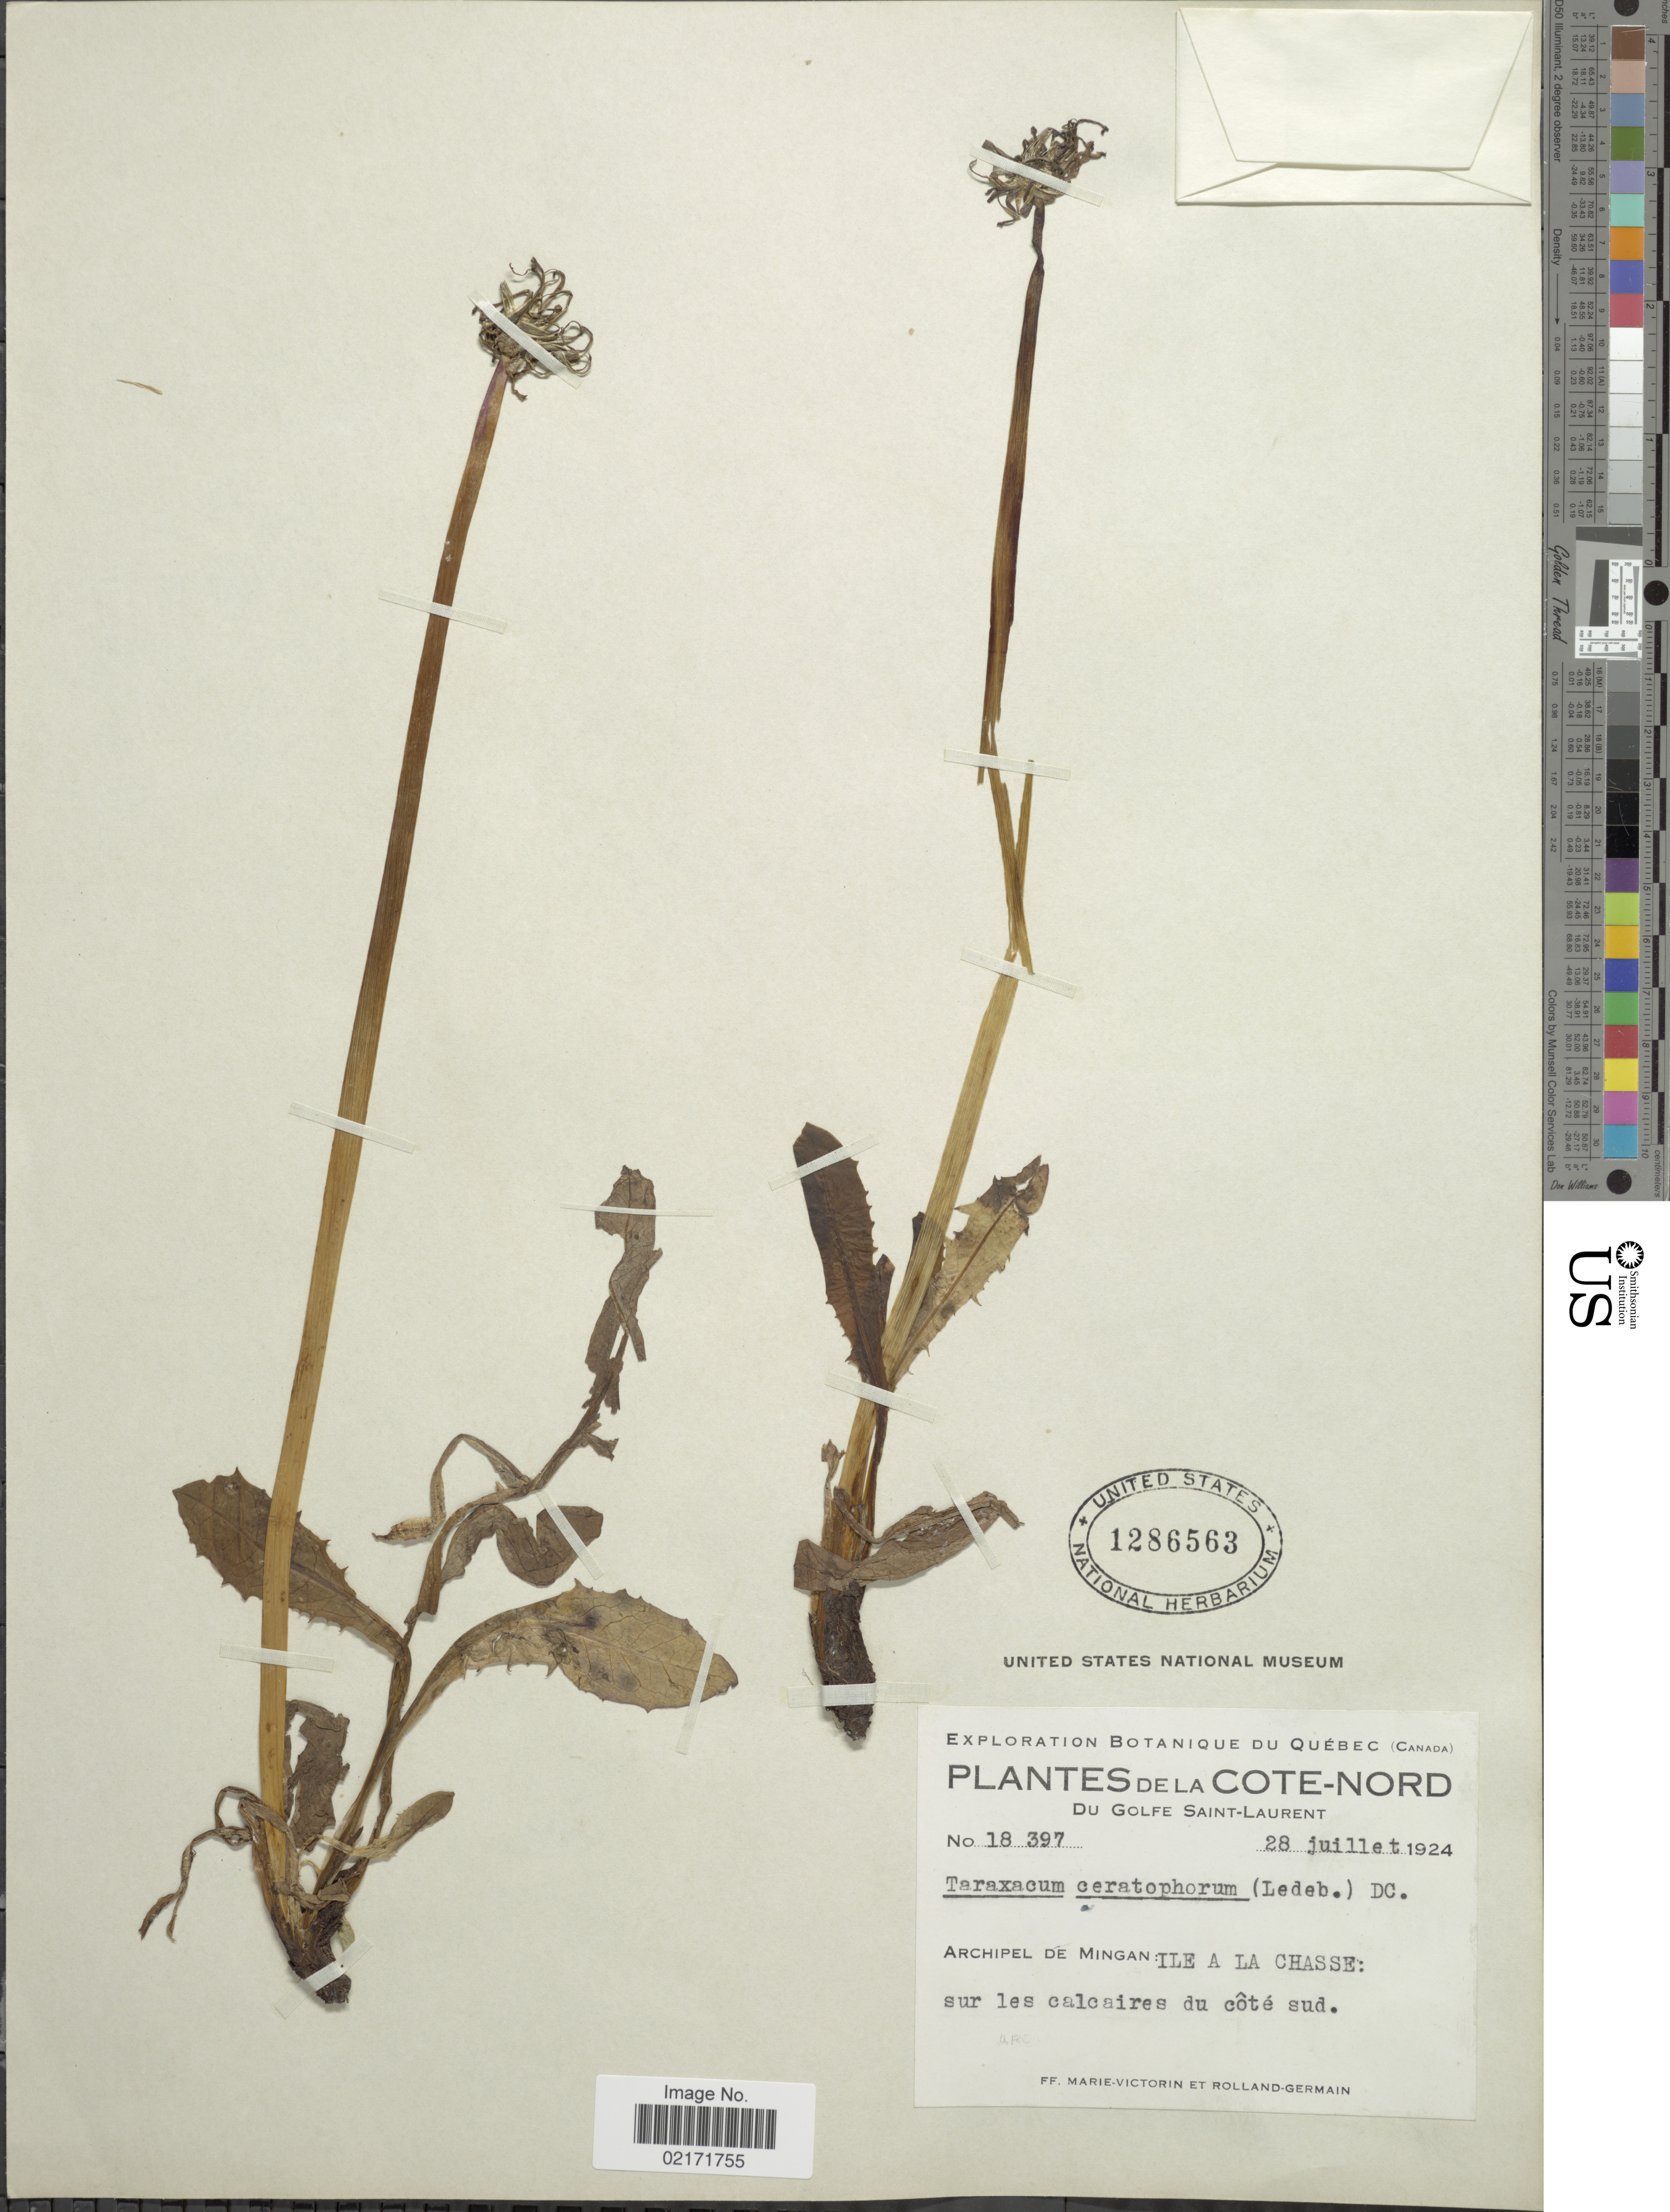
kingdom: Plantae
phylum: Tracheophyta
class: Magnoliopsida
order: Asterales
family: Asteraceae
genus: Taraxacum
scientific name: Taraxacum ceratophorum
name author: (Ledeb.) DC.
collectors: F. Marie-Victorin & Rolland-Germain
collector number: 18397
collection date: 1924-07-28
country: Canada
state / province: Quebec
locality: Cote-Nord du Golfe Saint-Laurent. Archipel de Mingan: Ile a la Chasse: sur les calcaires du côté sud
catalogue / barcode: US 1286563